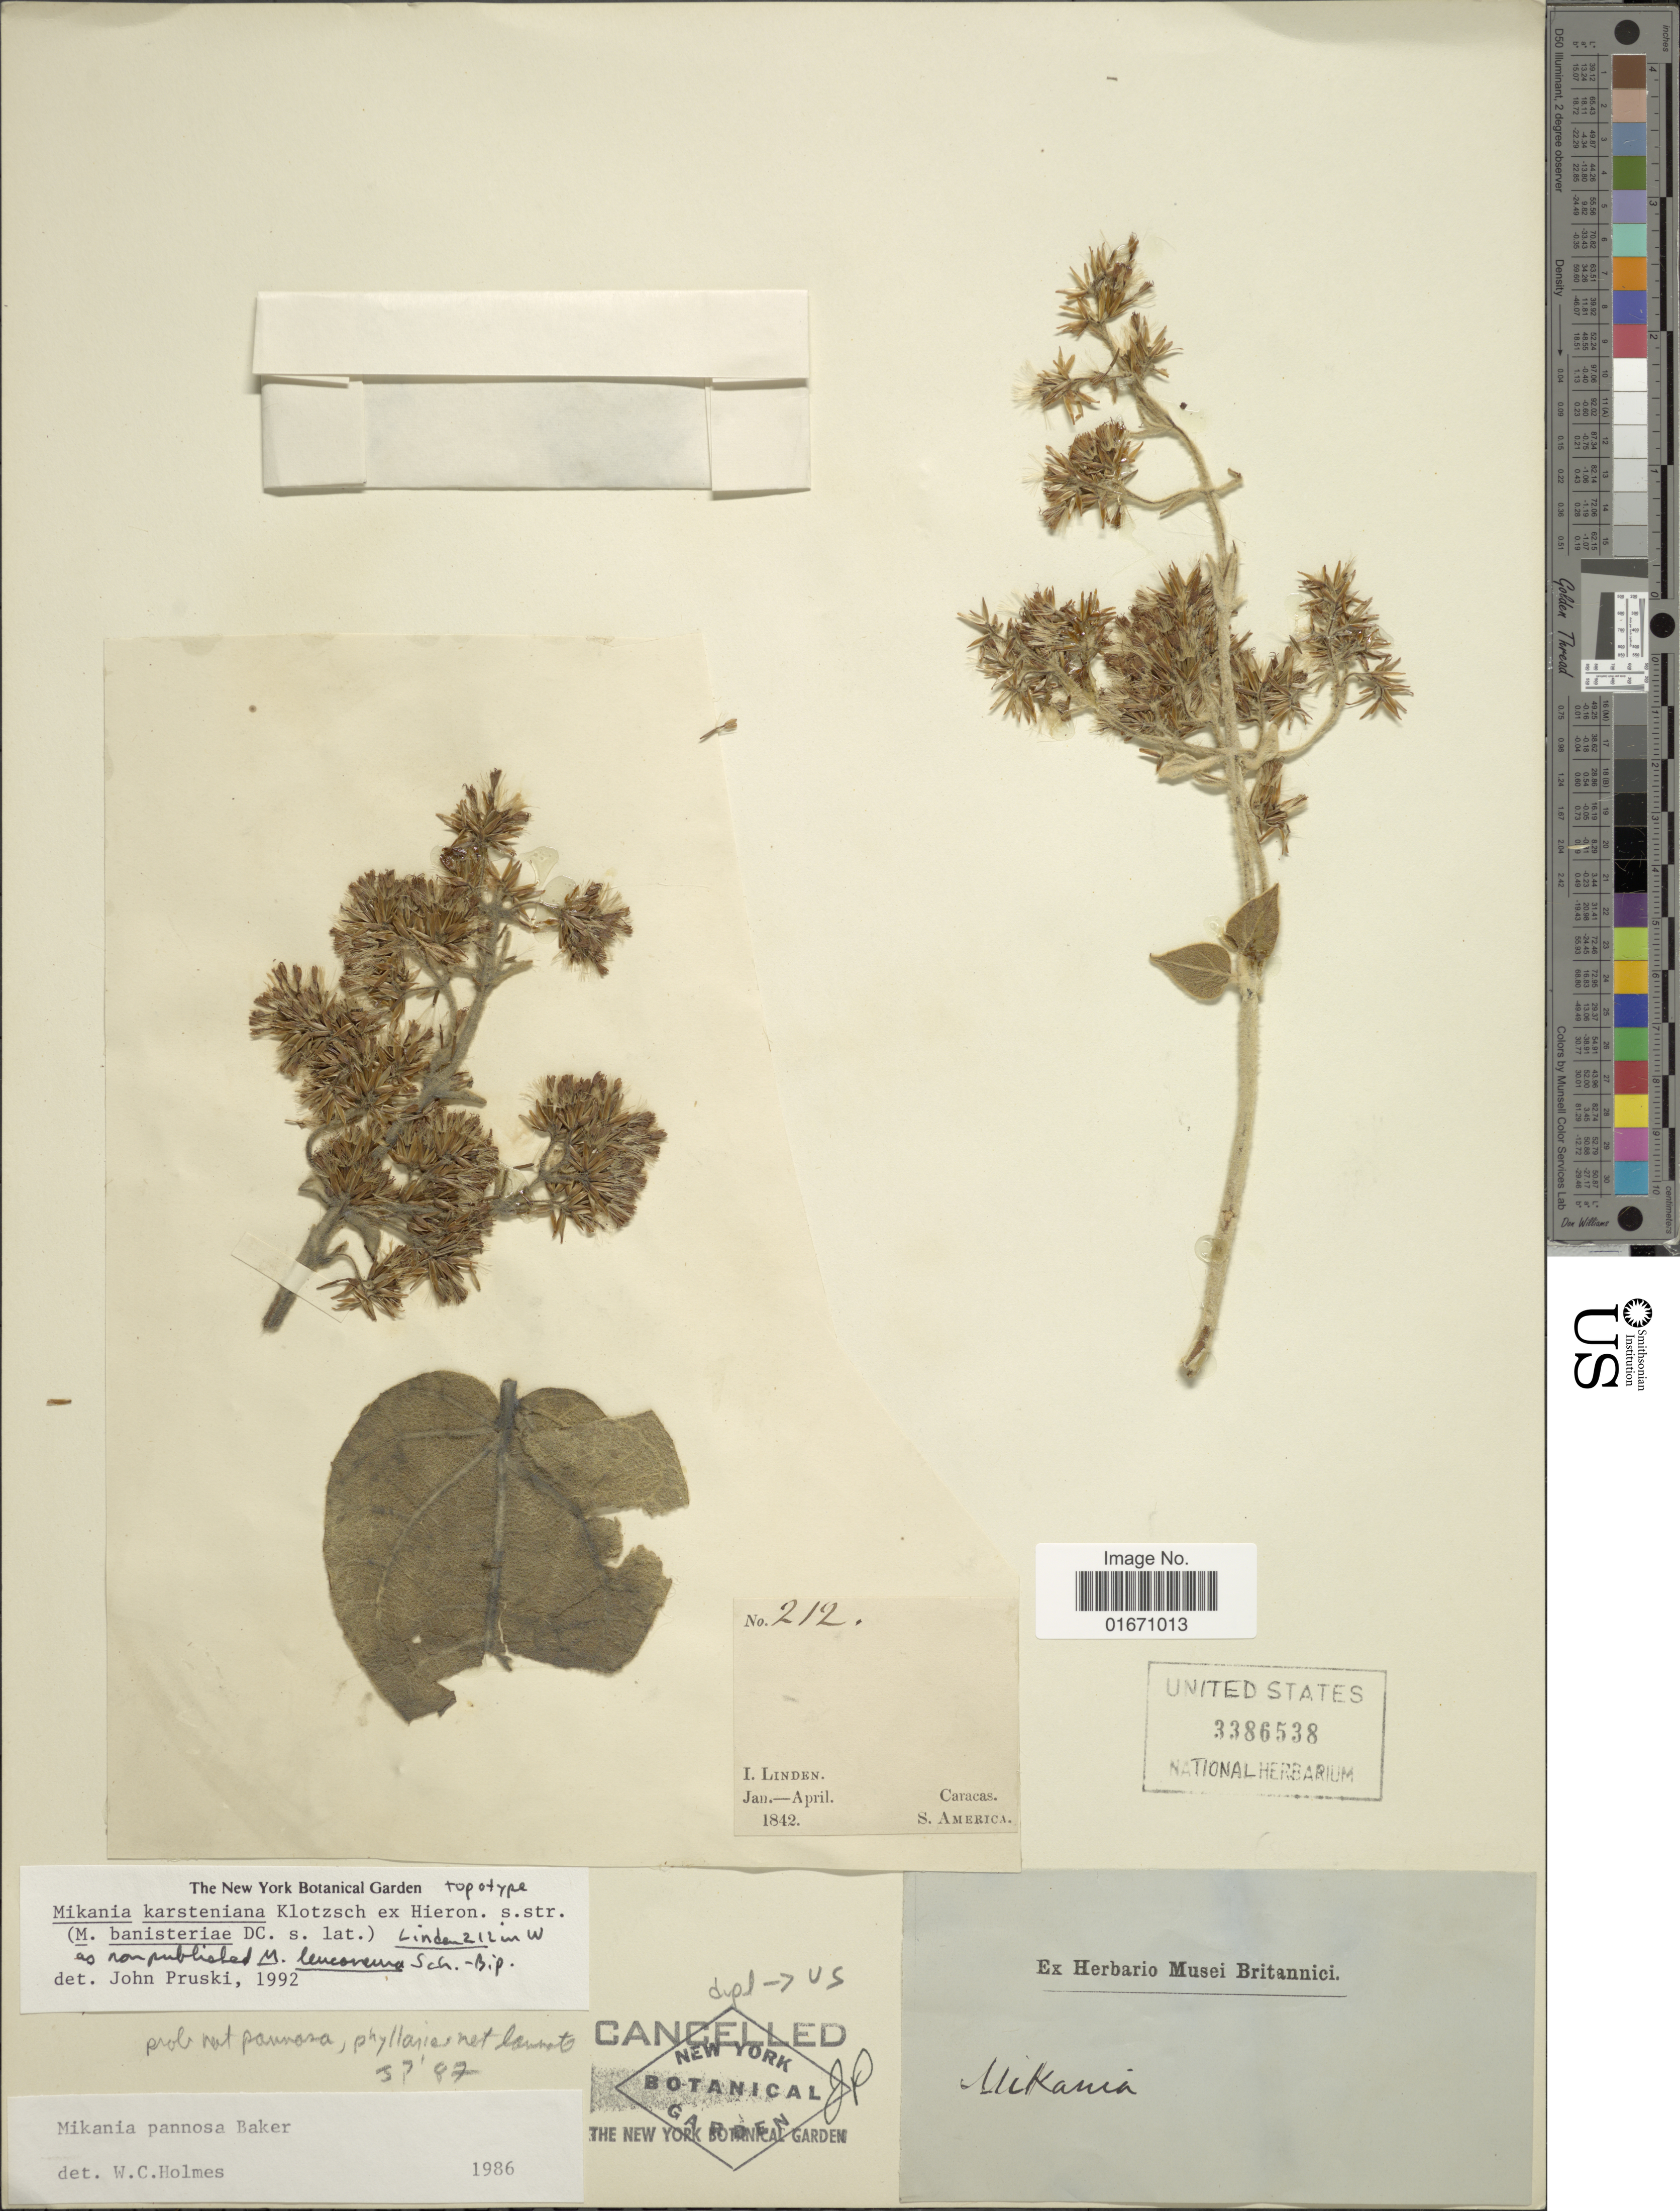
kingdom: Plantae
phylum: Tracheophyta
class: Magnoliopsida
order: Asterales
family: Asteraceae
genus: Mikania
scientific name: Mikania karsteniana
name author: Klotzsch ex Hieron.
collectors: I. Linden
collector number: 212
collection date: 1842-01/1842-04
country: Venezuela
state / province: Distrito Federal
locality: Caracas, S. America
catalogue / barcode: US 3386538